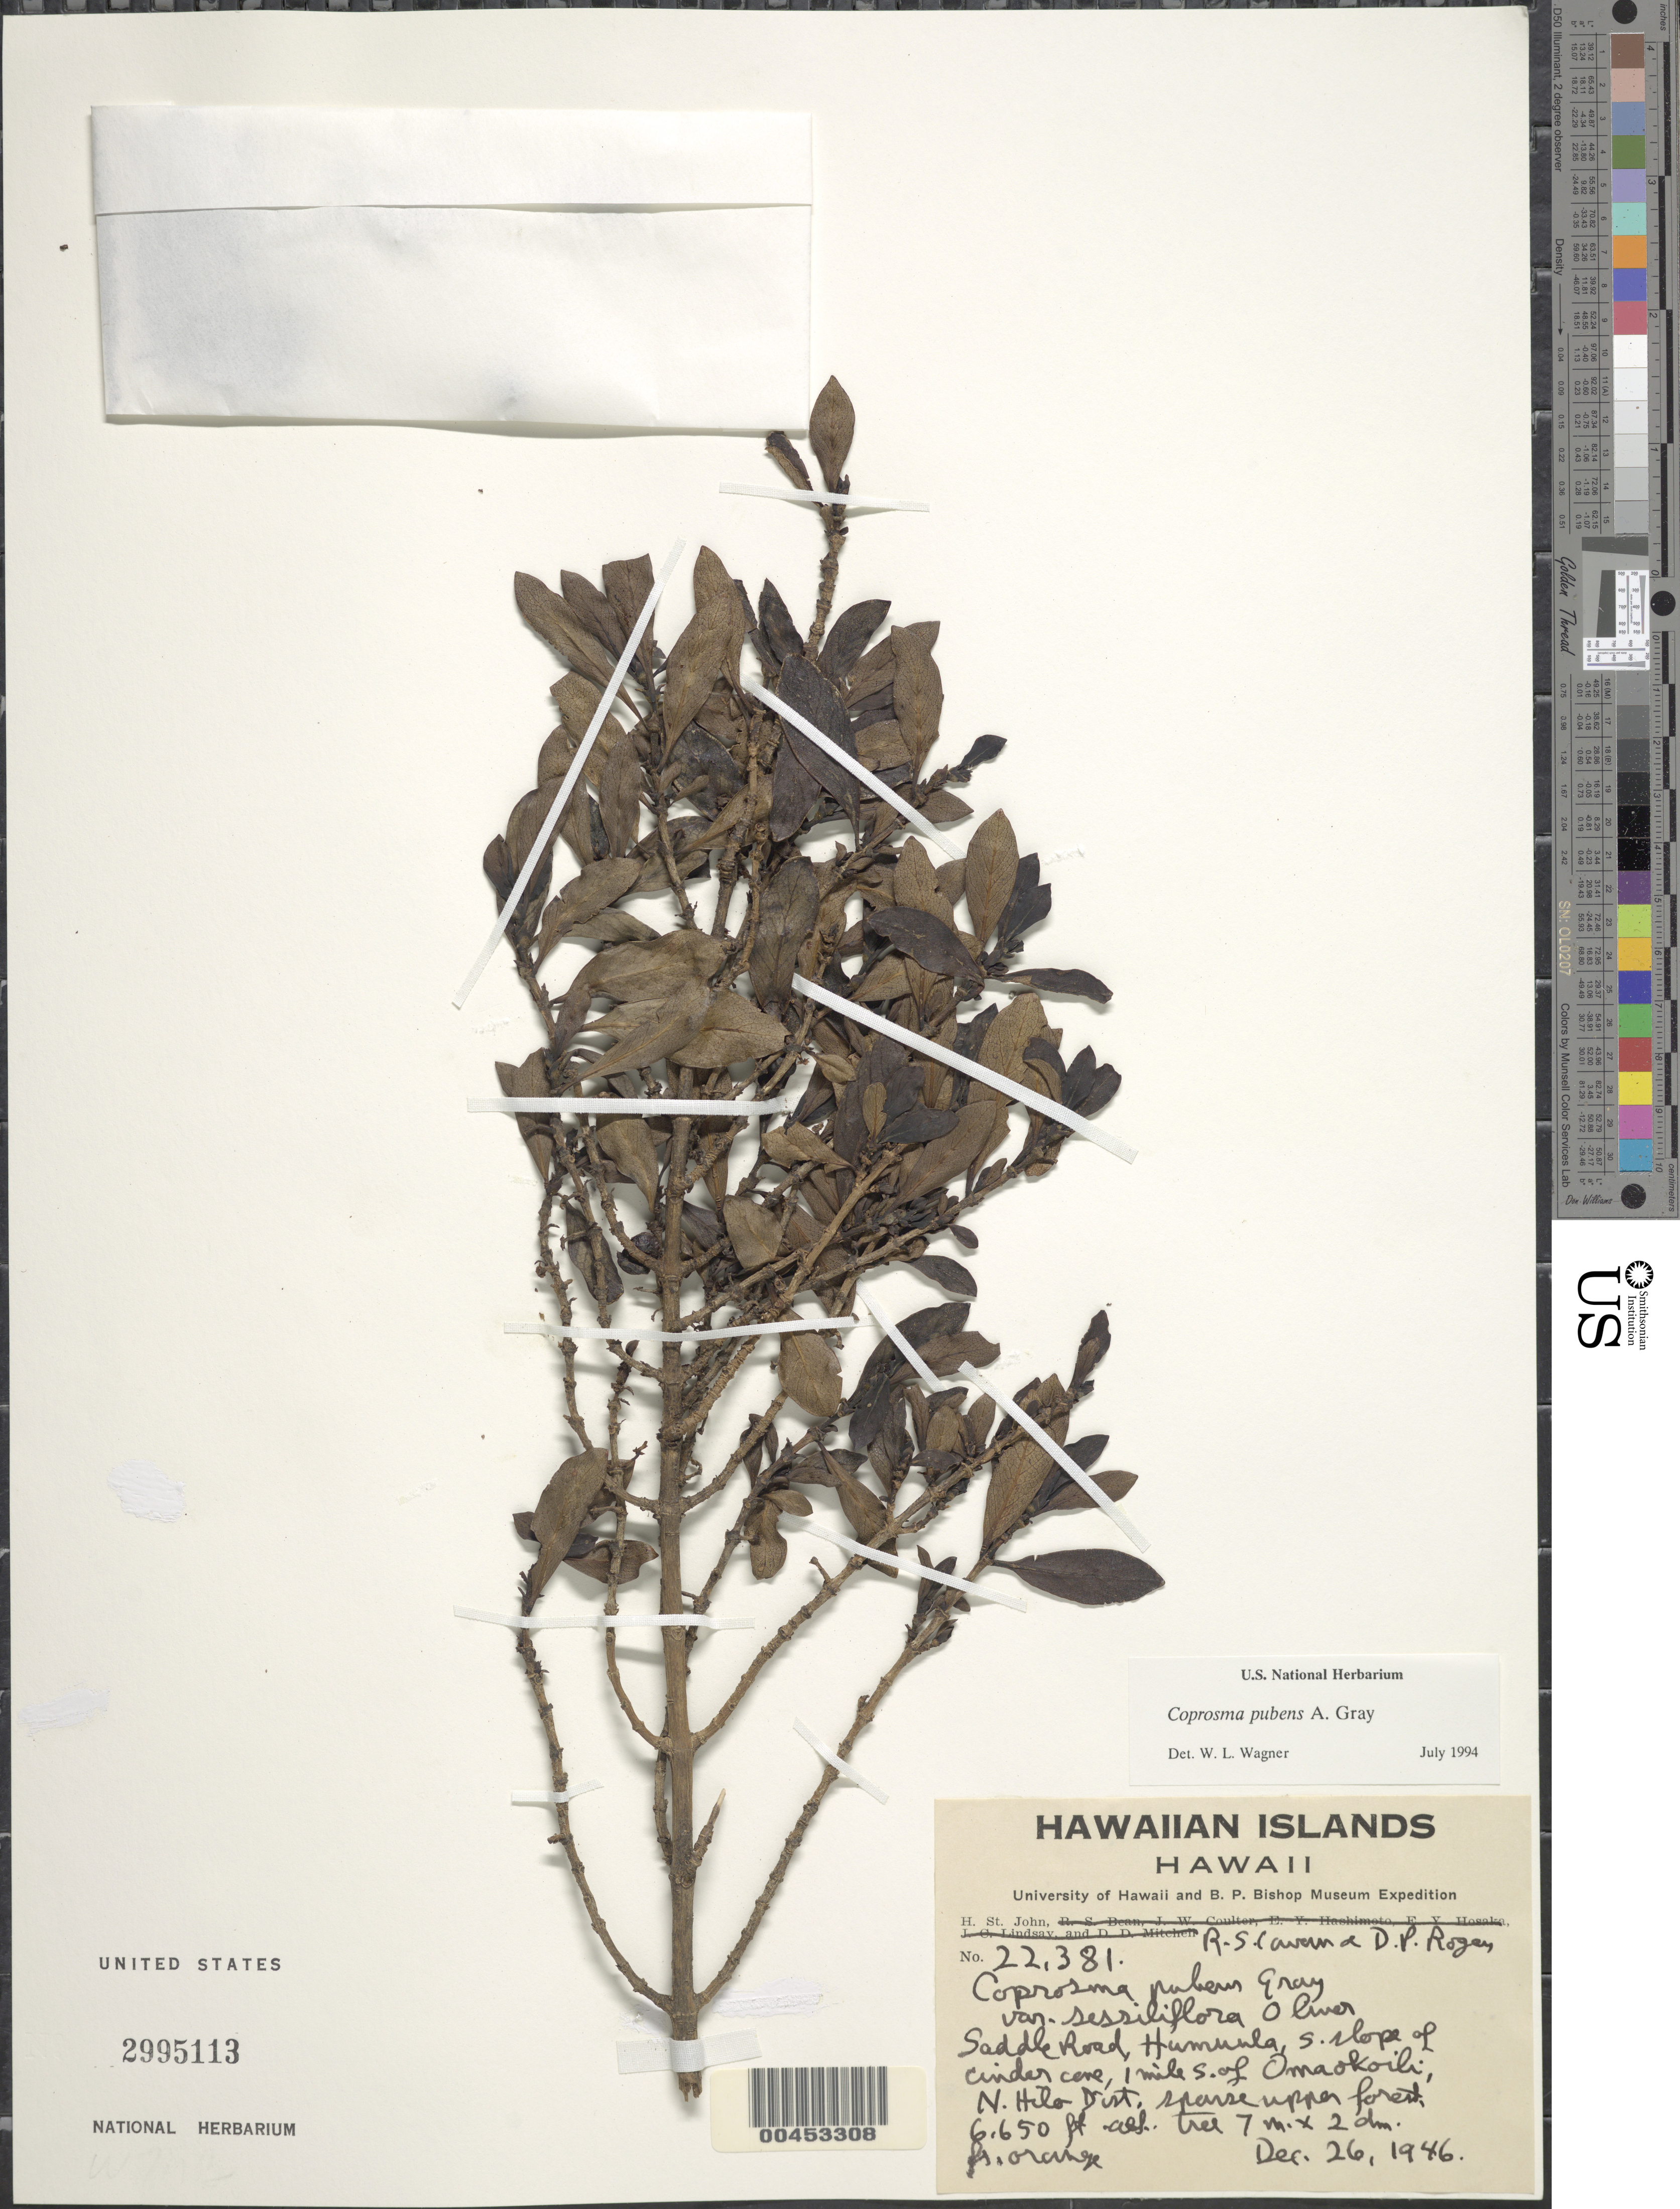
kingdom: Plantae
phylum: Tracheophyta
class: Magnoliopsida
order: Gentianales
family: Rubiaceae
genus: Coprosma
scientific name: Coprosma pubens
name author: A. Gray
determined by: Wagner, W. L., (BOT), Smithsonian Institution - National Museum of Natural History (UNITED STATES)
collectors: H. St. John, R. S. Cowan & D. Rogers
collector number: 22381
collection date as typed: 26 Dec 1946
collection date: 1946-12-26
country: United States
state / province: Hawaii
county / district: Hawaii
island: Hawaii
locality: Saddle Rd, Humuula, S slope of cinder cone, 1 mi S of Omaokoili, N Hilo Dist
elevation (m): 2027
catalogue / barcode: US 2995113